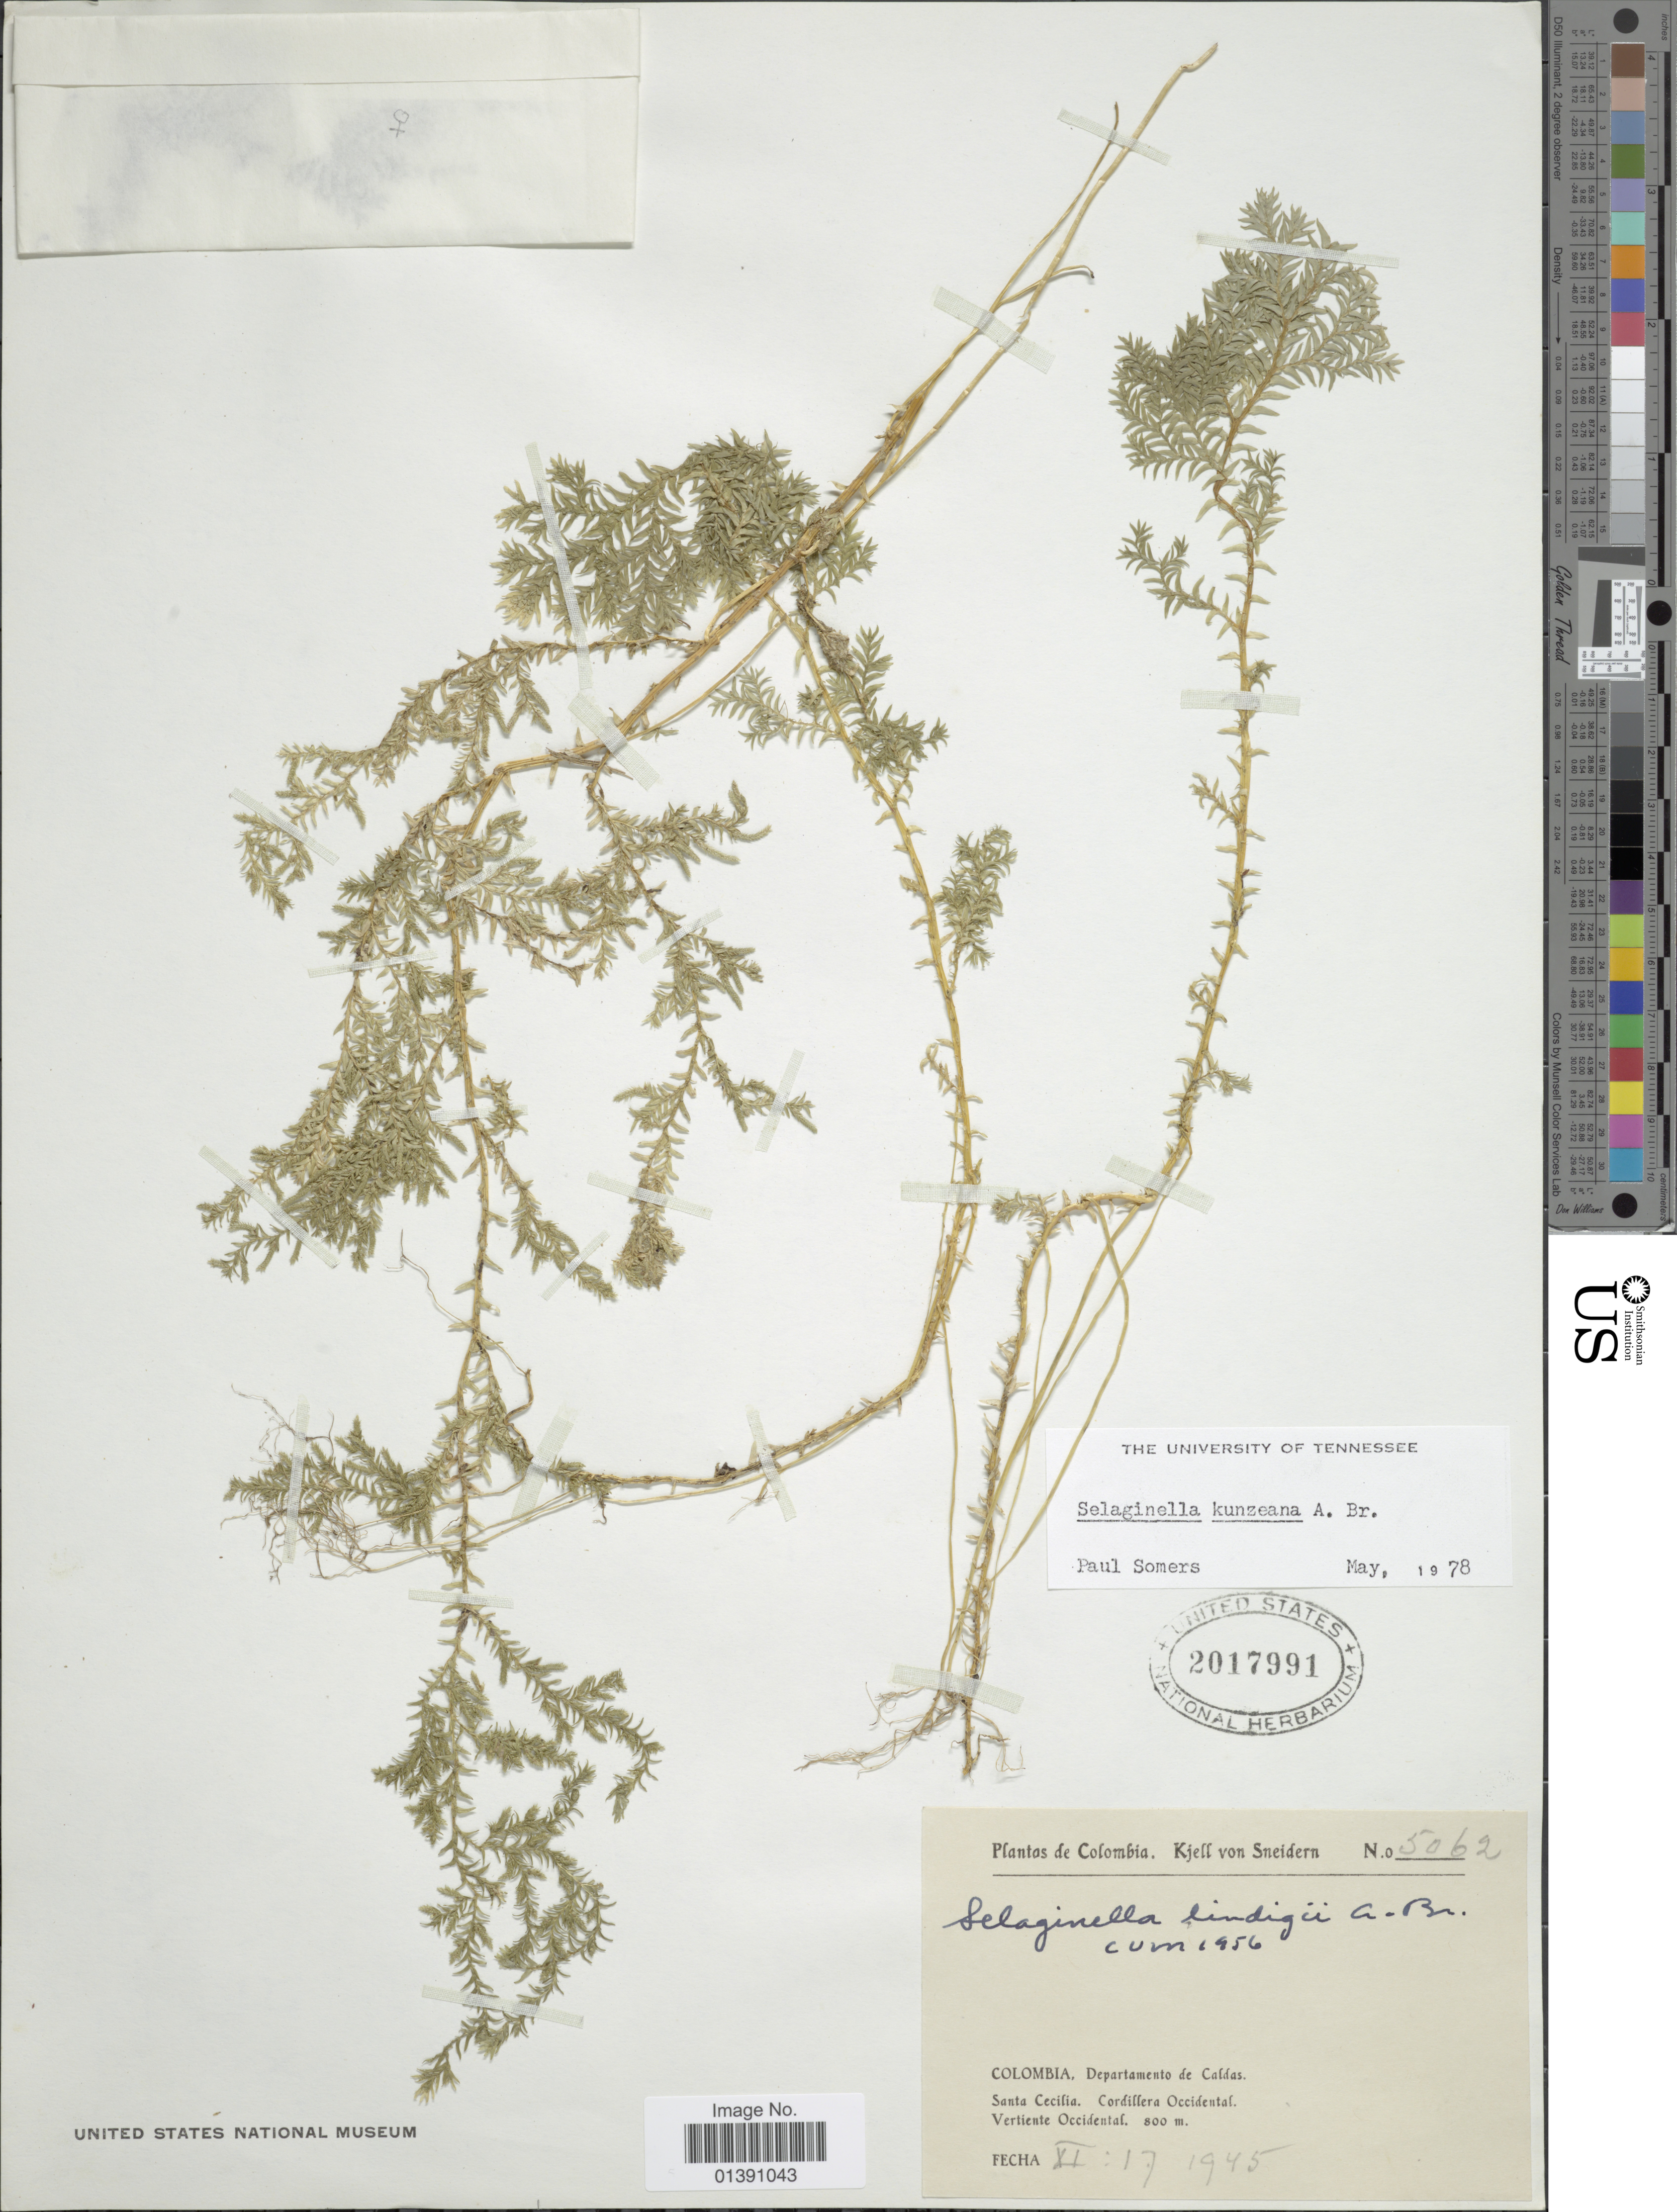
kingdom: Plantae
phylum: Tracheophyta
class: Lycopodiopsida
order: Selaginellales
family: Selaginellaceae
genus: Selaginella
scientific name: Selaginella kunzeana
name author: A. Br.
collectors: K. von Sneidern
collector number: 5062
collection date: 1945-11-17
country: Colombia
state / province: Caldas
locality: Santa Cecilia, Cordillera Occidental, Vertiente Occidental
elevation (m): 800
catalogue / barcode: US 2017991